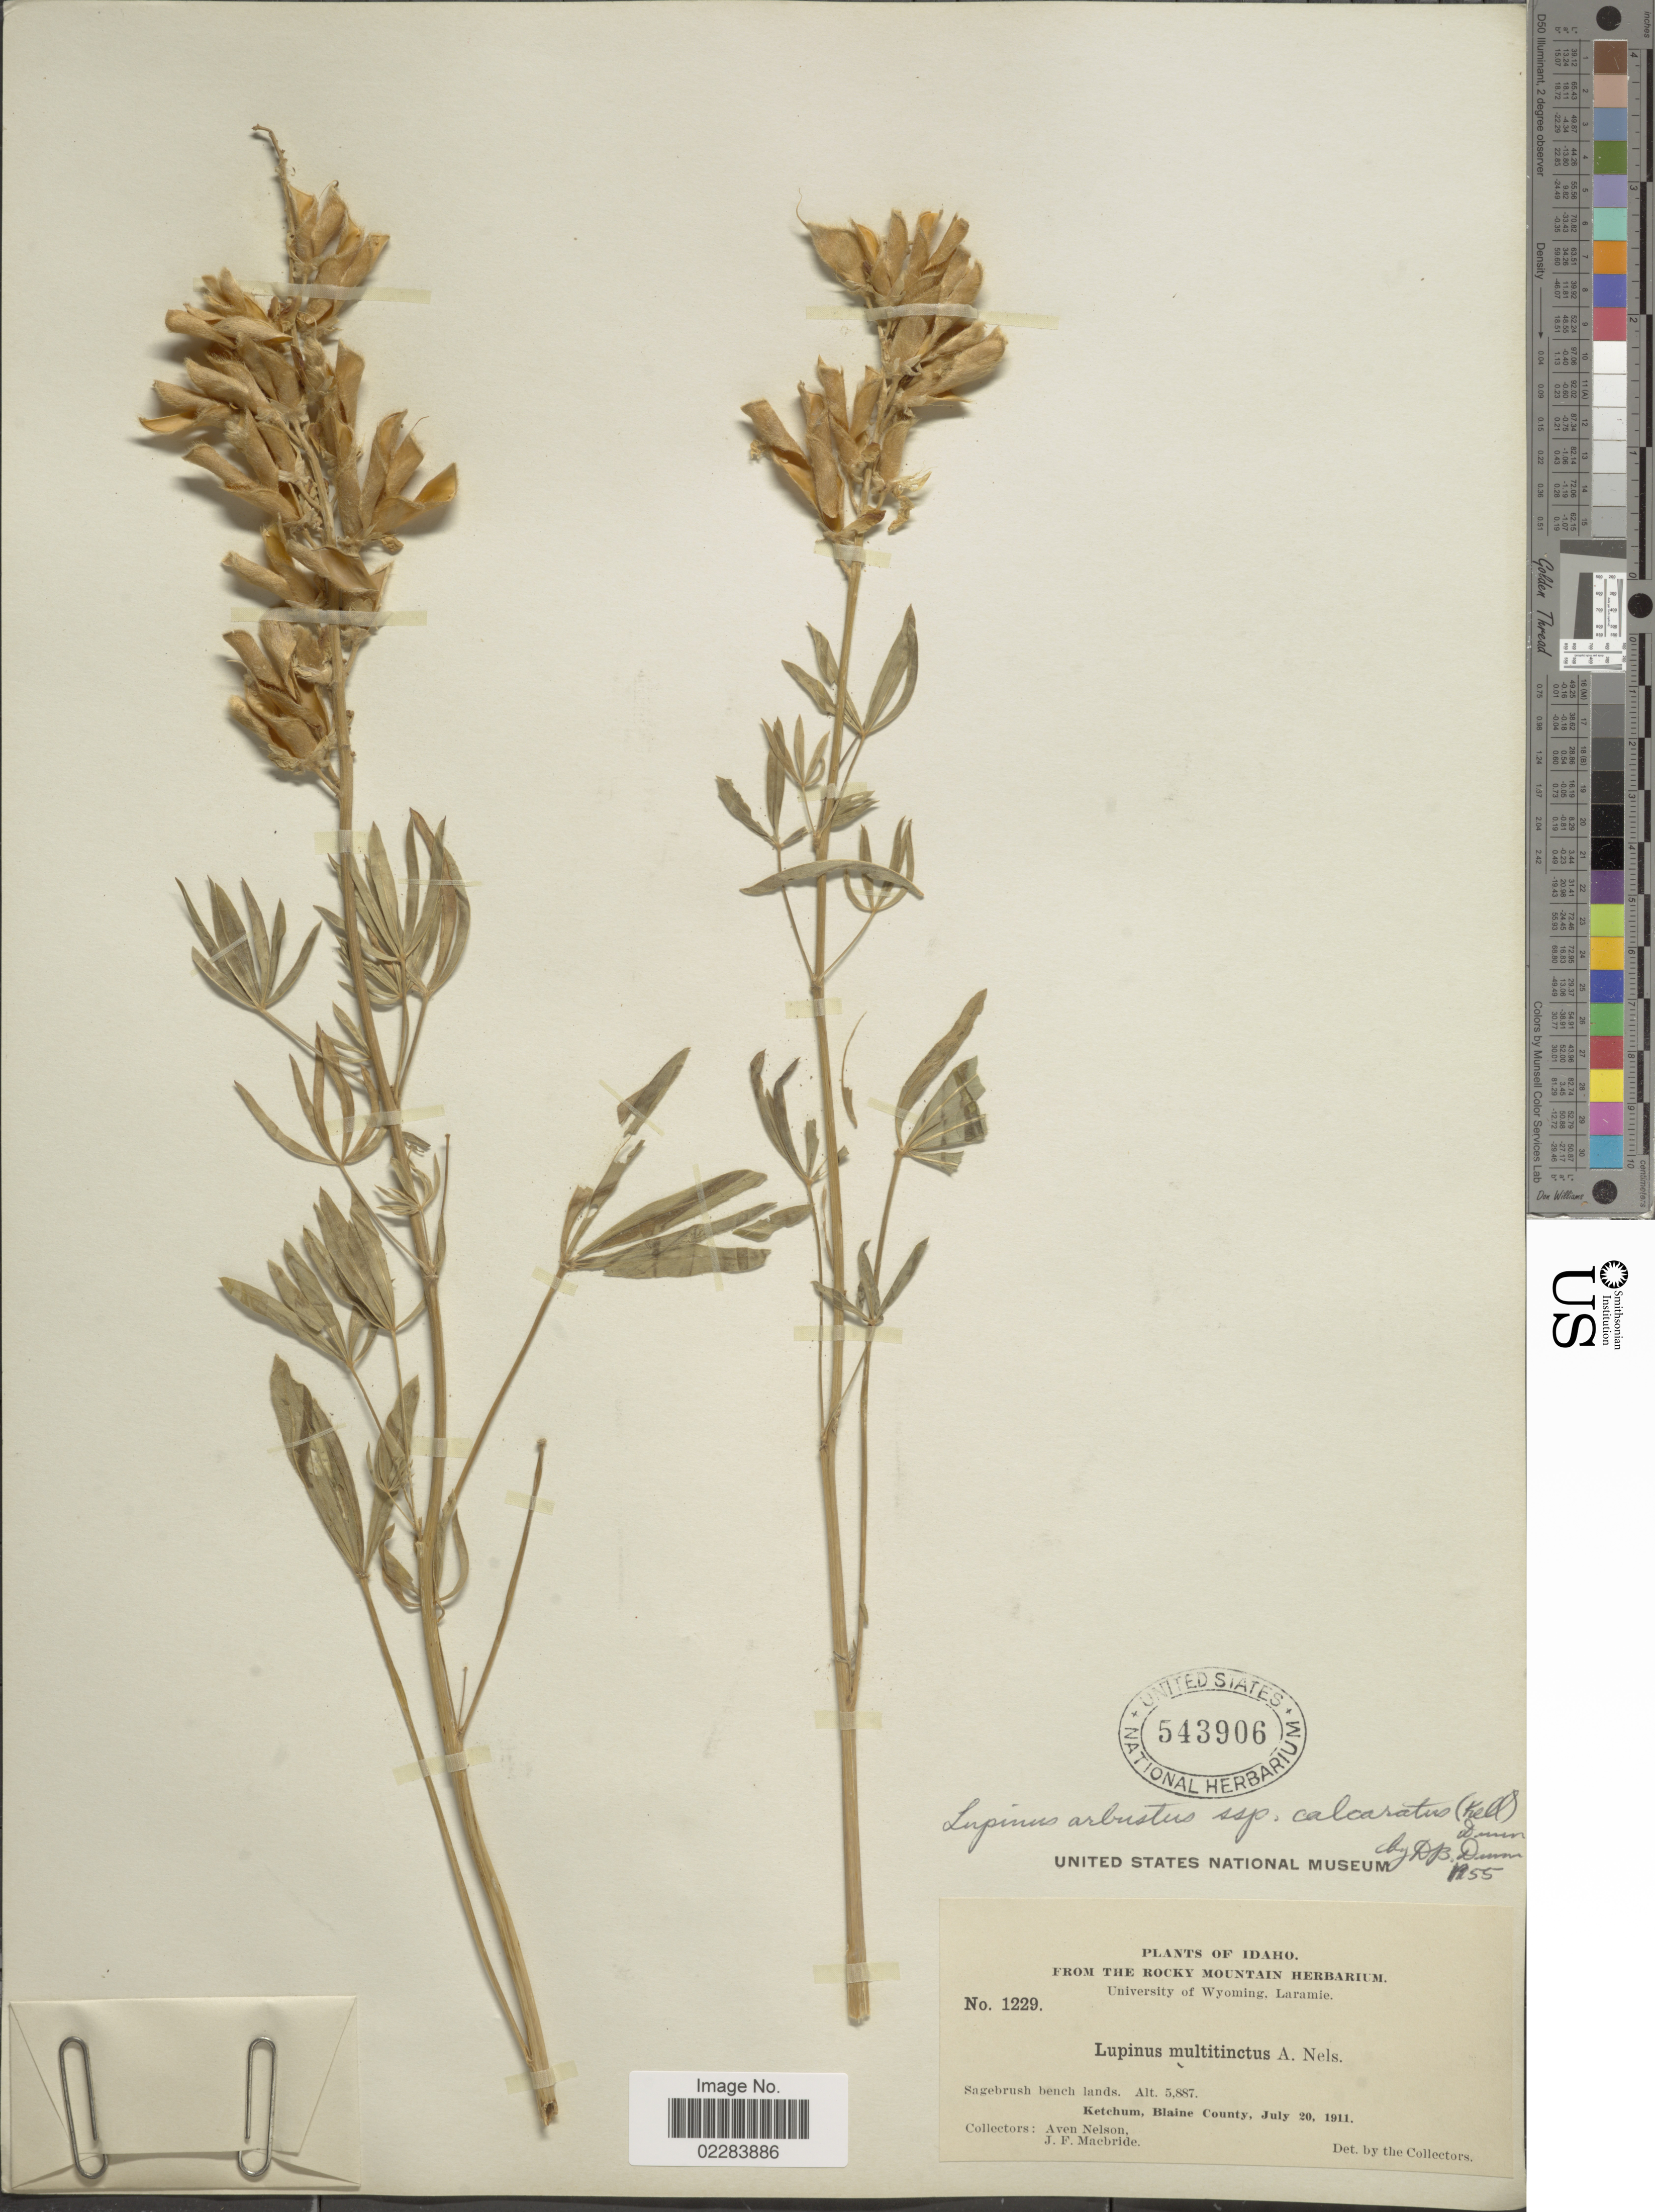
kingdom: Plantae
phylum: Tracheophyta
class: Magnoliopsida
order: Fabales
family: Fabaceae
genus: Lupinus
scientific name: Lupinus arbustus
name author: Lindl.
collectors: A. Nelson & J. F. Macbride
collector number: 1229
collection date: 1911-07-20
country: United States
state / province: Idaho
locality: Sagebrush bench lands. Ketchum, Blaine County.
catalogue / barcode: US 543906